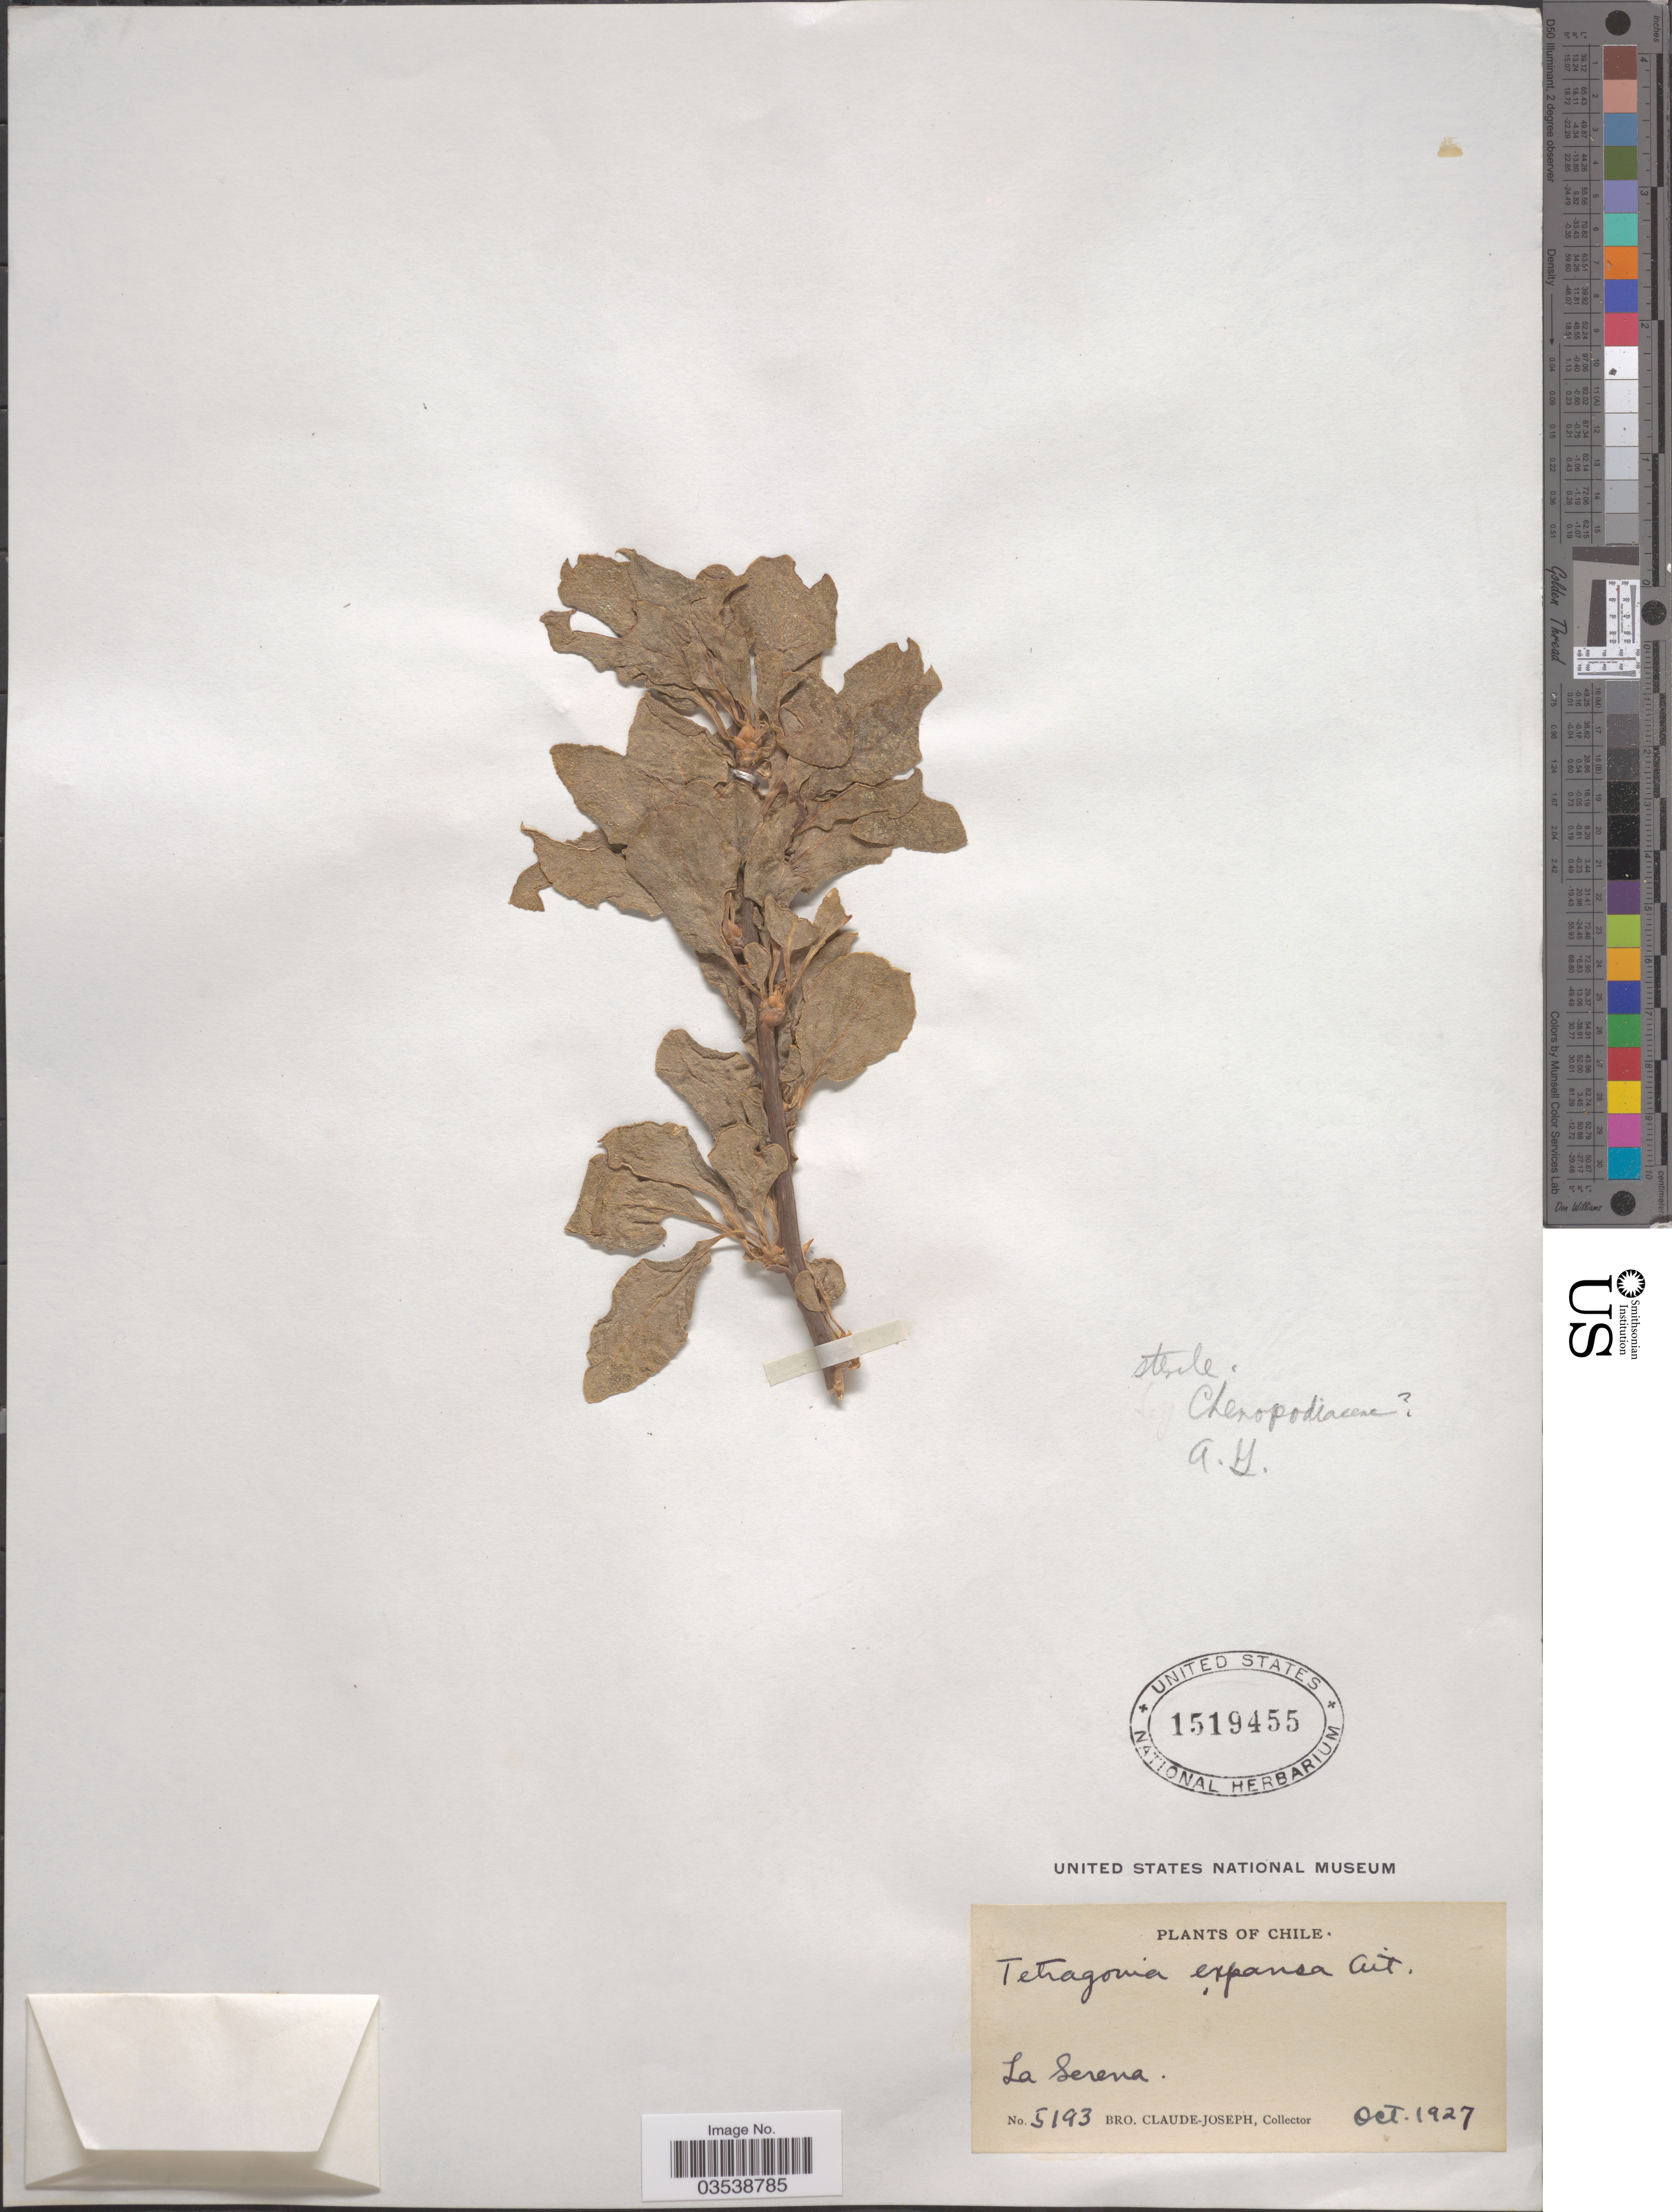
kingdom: Plantae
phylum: Tracheophyta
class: Magnoliopsida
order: Caryophyllales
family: Amaranthaceae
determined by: Goldberg, Aaron, (US), NMNH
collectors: Bro. Claude-Joseph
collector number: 5193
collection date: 1927-10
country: Chile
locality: La Serena.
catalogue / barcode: US 1519455